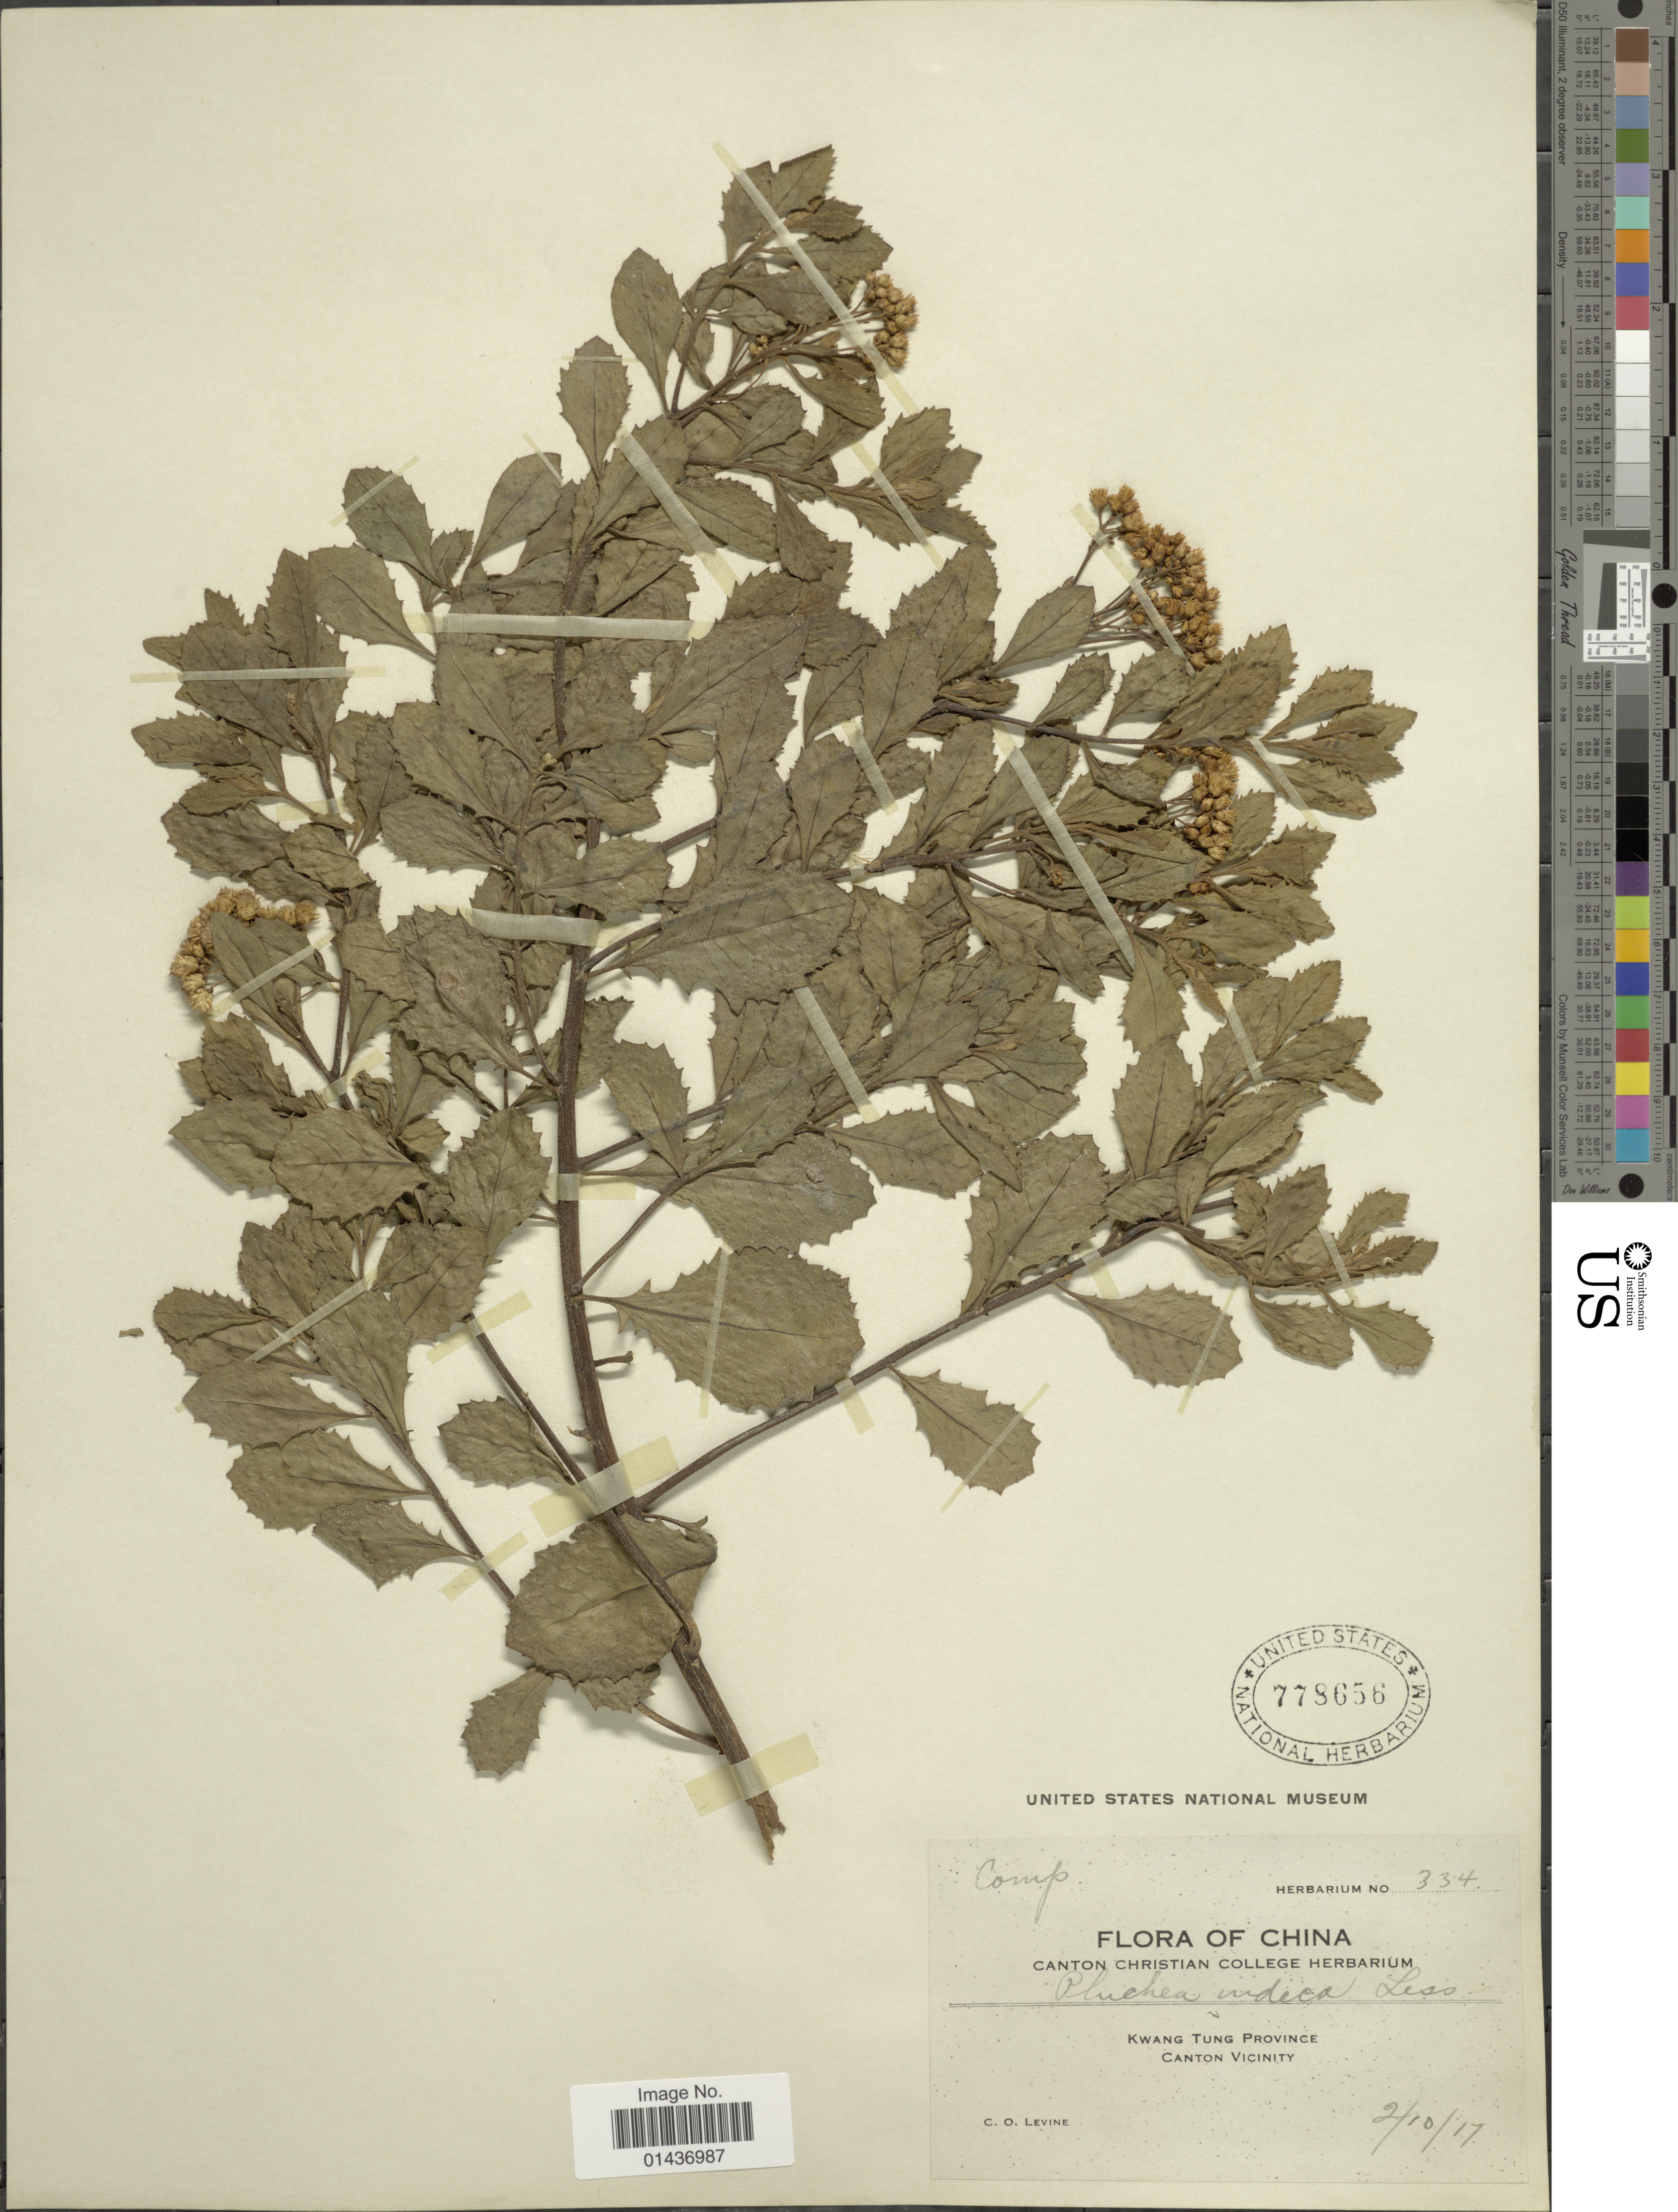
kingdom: Plantae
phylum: Tracheophyta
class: Magnoliopsida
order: Asterales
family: Asteraceae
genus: Pluchea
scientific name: Pluchea indica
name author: (L.) Less.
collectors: C. O. Levine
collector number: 334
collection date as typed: Transcribed d/m/y: 2/10/17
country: China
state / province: Guangdong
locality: Kwangtung Province, Canton Vicinity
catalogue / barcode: US 778656